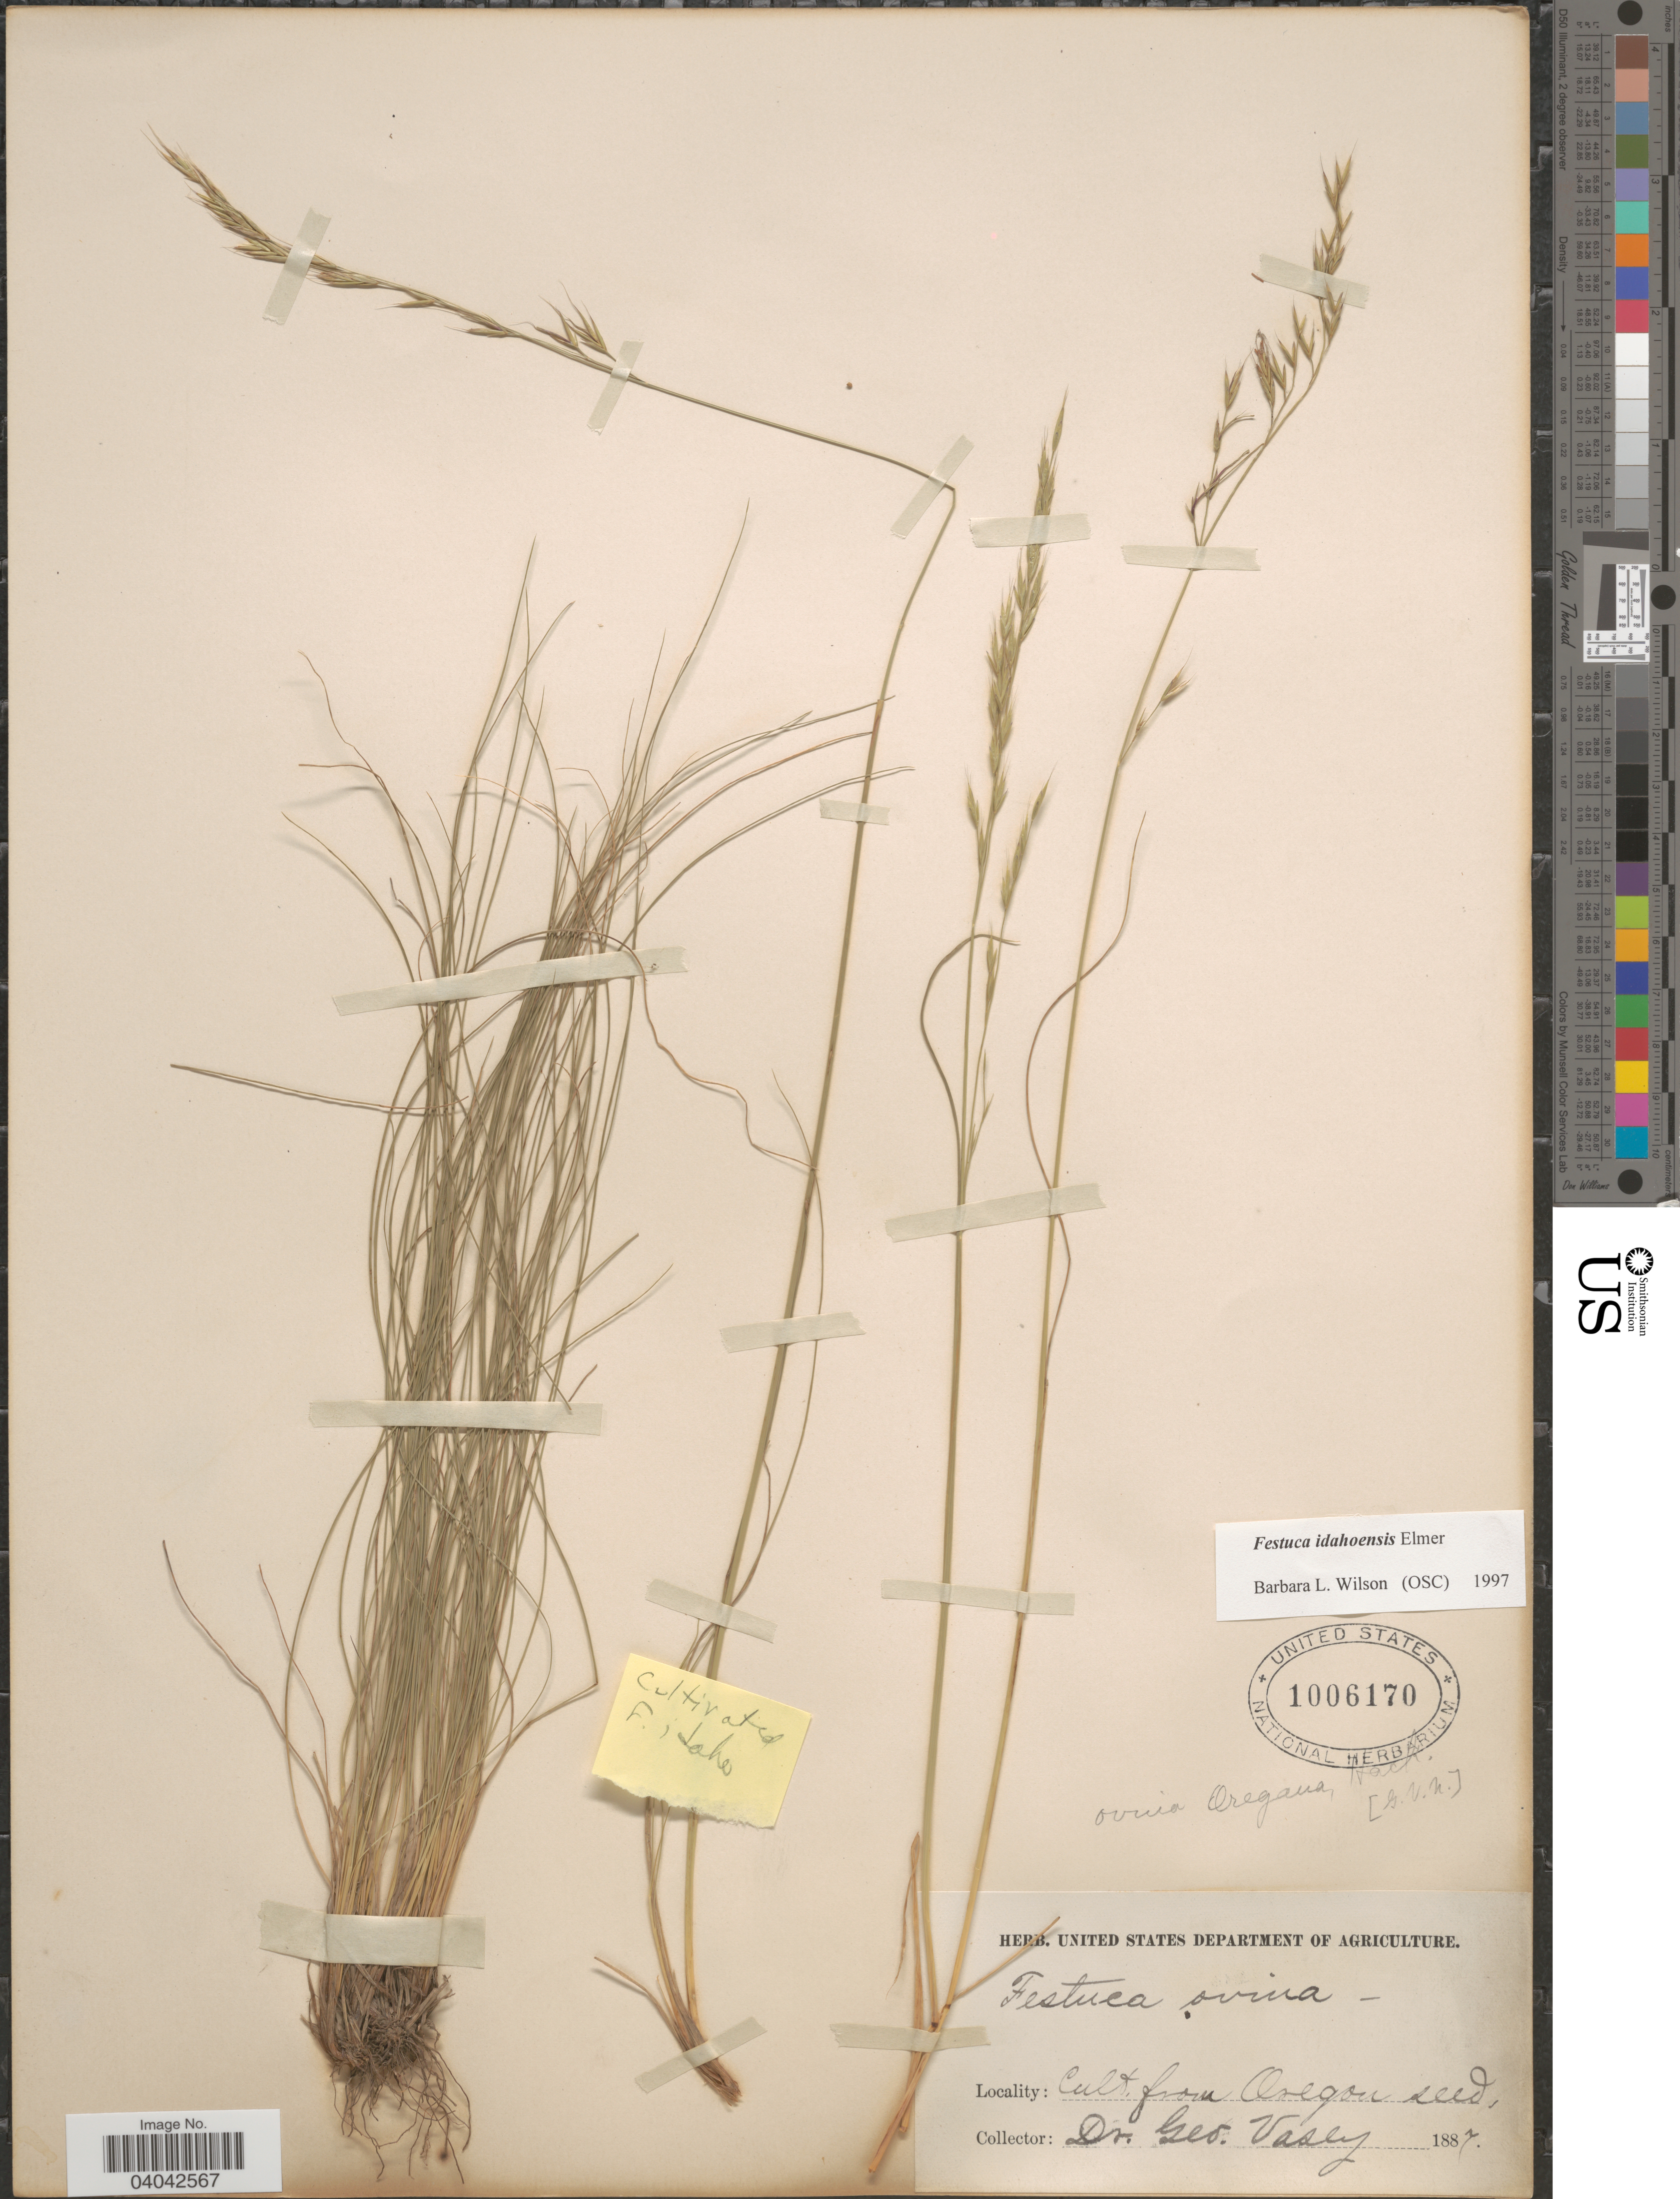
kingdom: Plantae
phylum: Tracheophyta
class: Liliopsida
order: Poales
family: Poaceae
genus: Festuca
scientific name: Festuca idahoensis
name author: Elmer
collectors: G. R. Vasey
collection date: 1887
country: United States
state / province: Oregon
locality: From Oregon seed.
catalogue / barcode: US 1006170